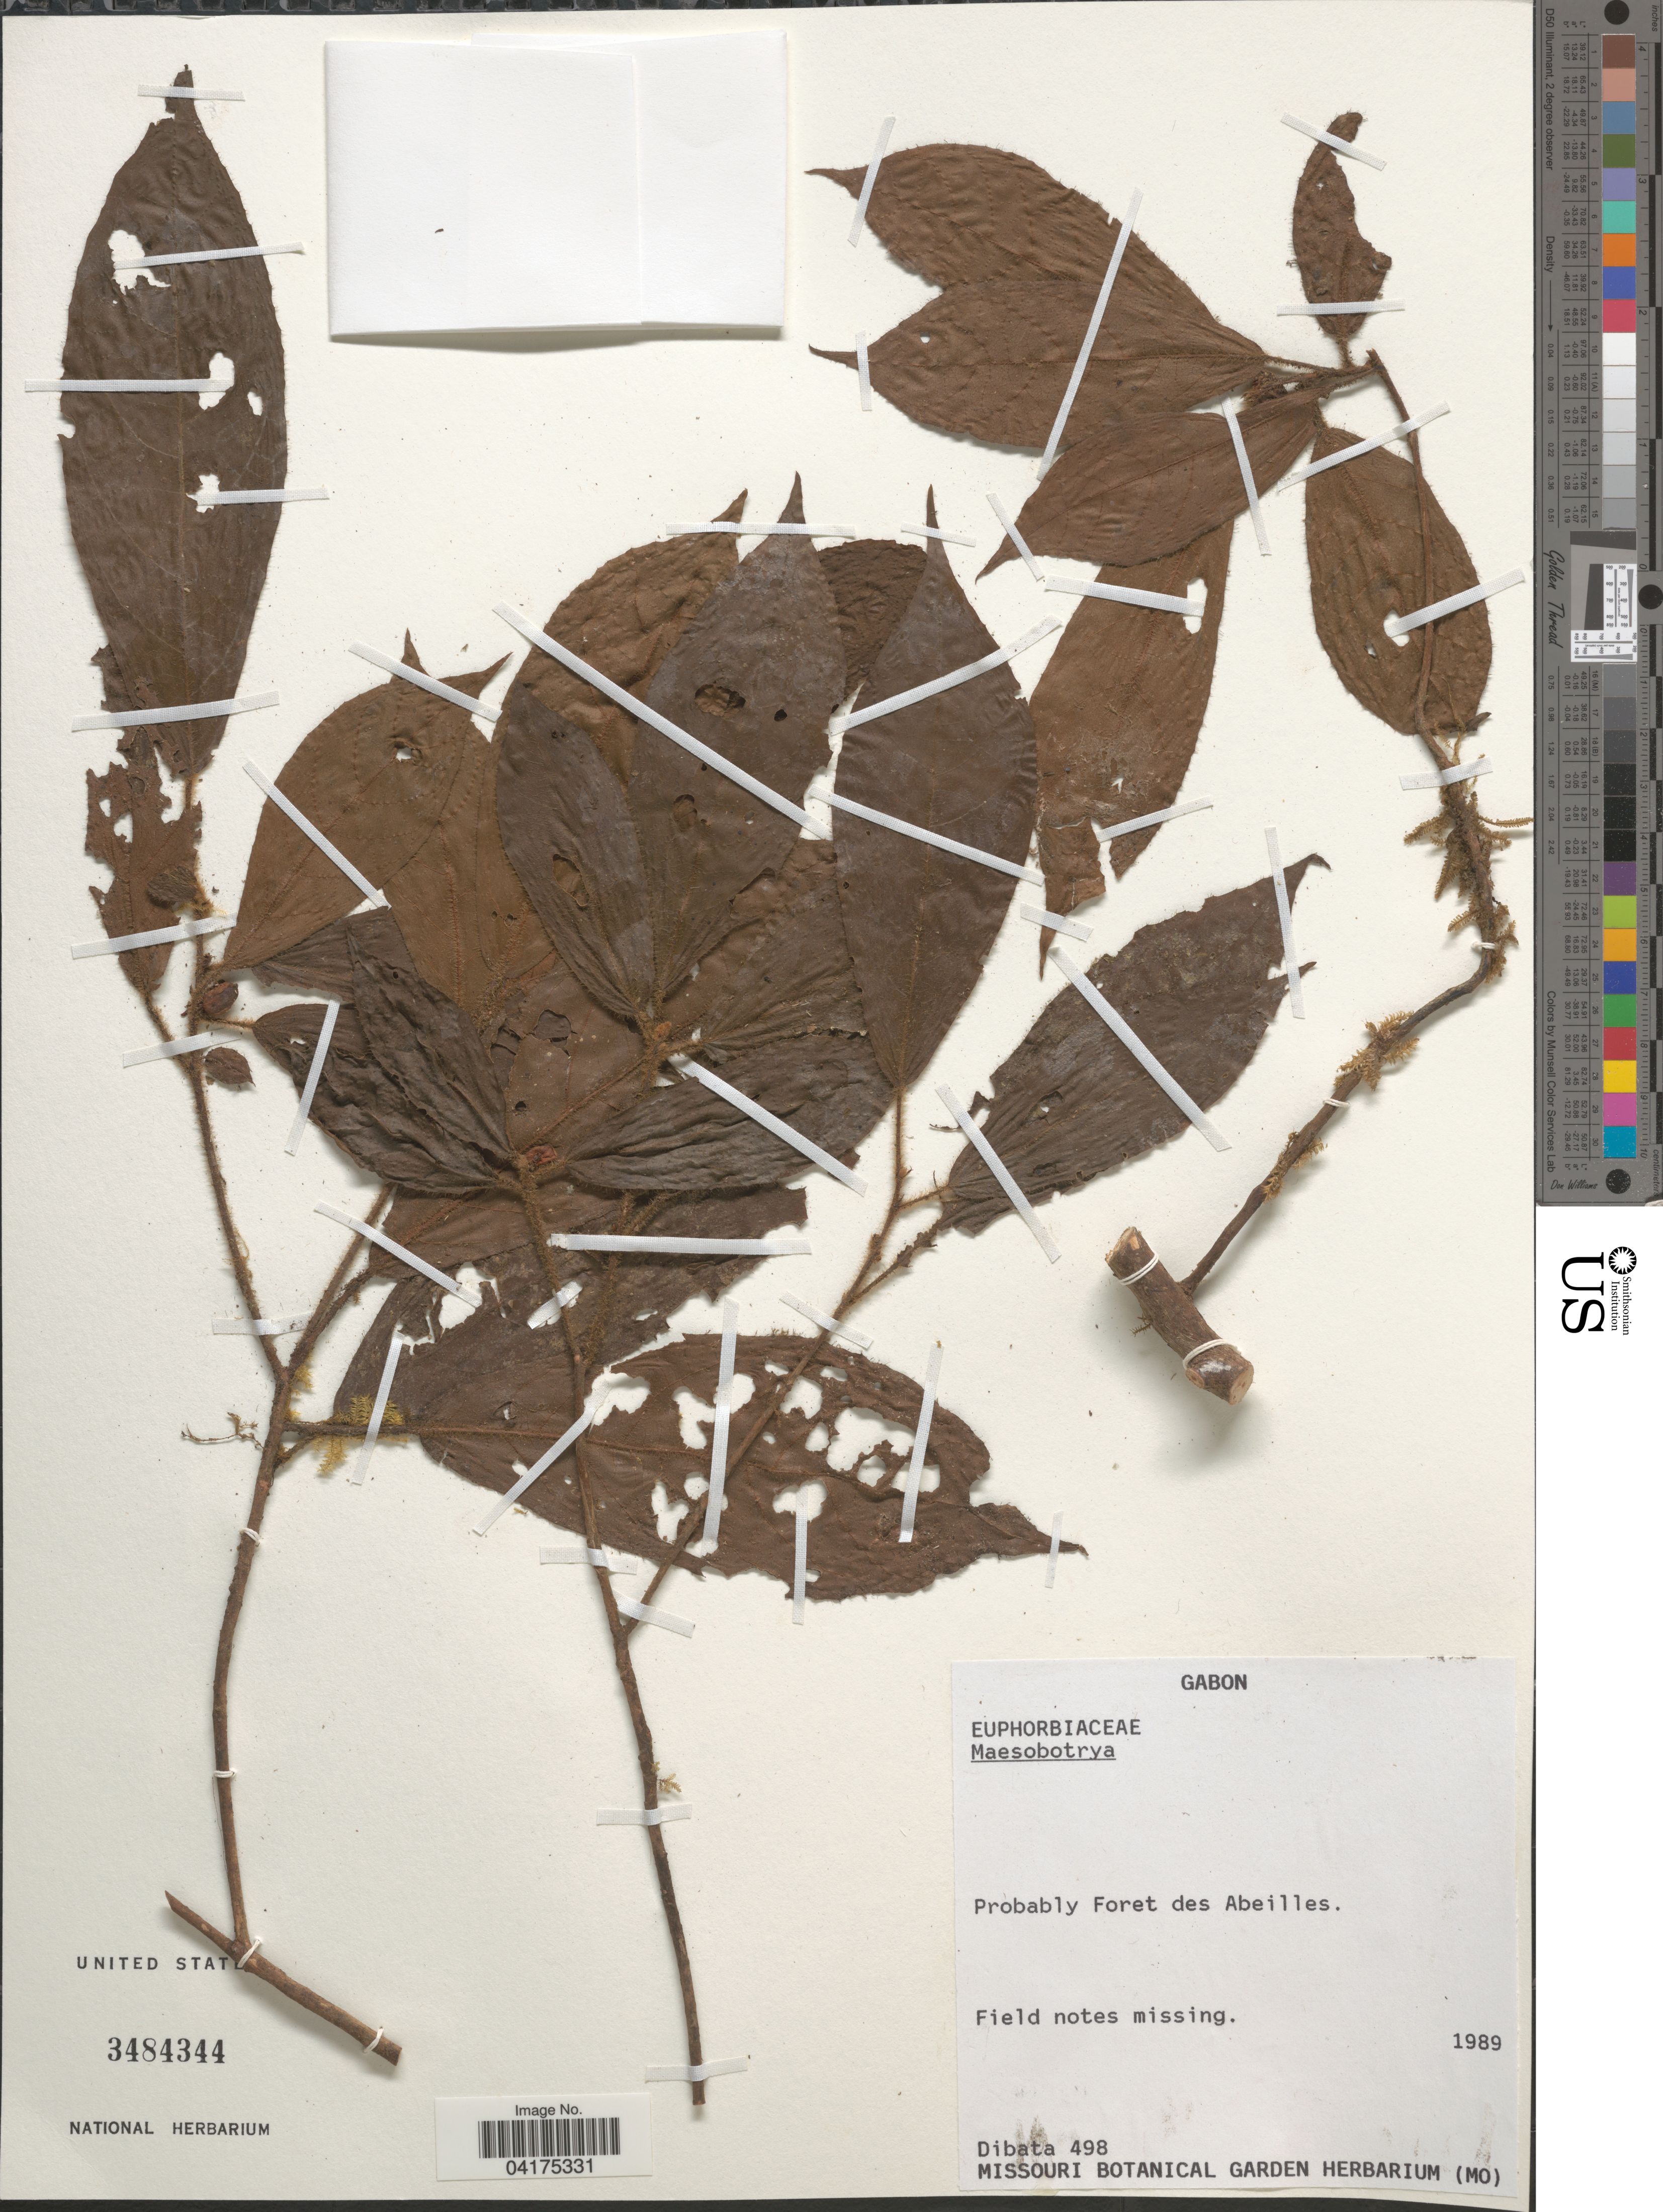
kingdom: Plantae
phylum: Tracheophyta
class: Magnoliopsida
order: Malpighiales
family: Phyllanthaceae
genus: Maesobotrya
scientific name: Maesobotrya sp.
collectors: Dibata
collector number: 498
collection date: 1989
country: Gabon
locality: Probably Foret des Abeilles.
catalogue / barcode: US 3484344